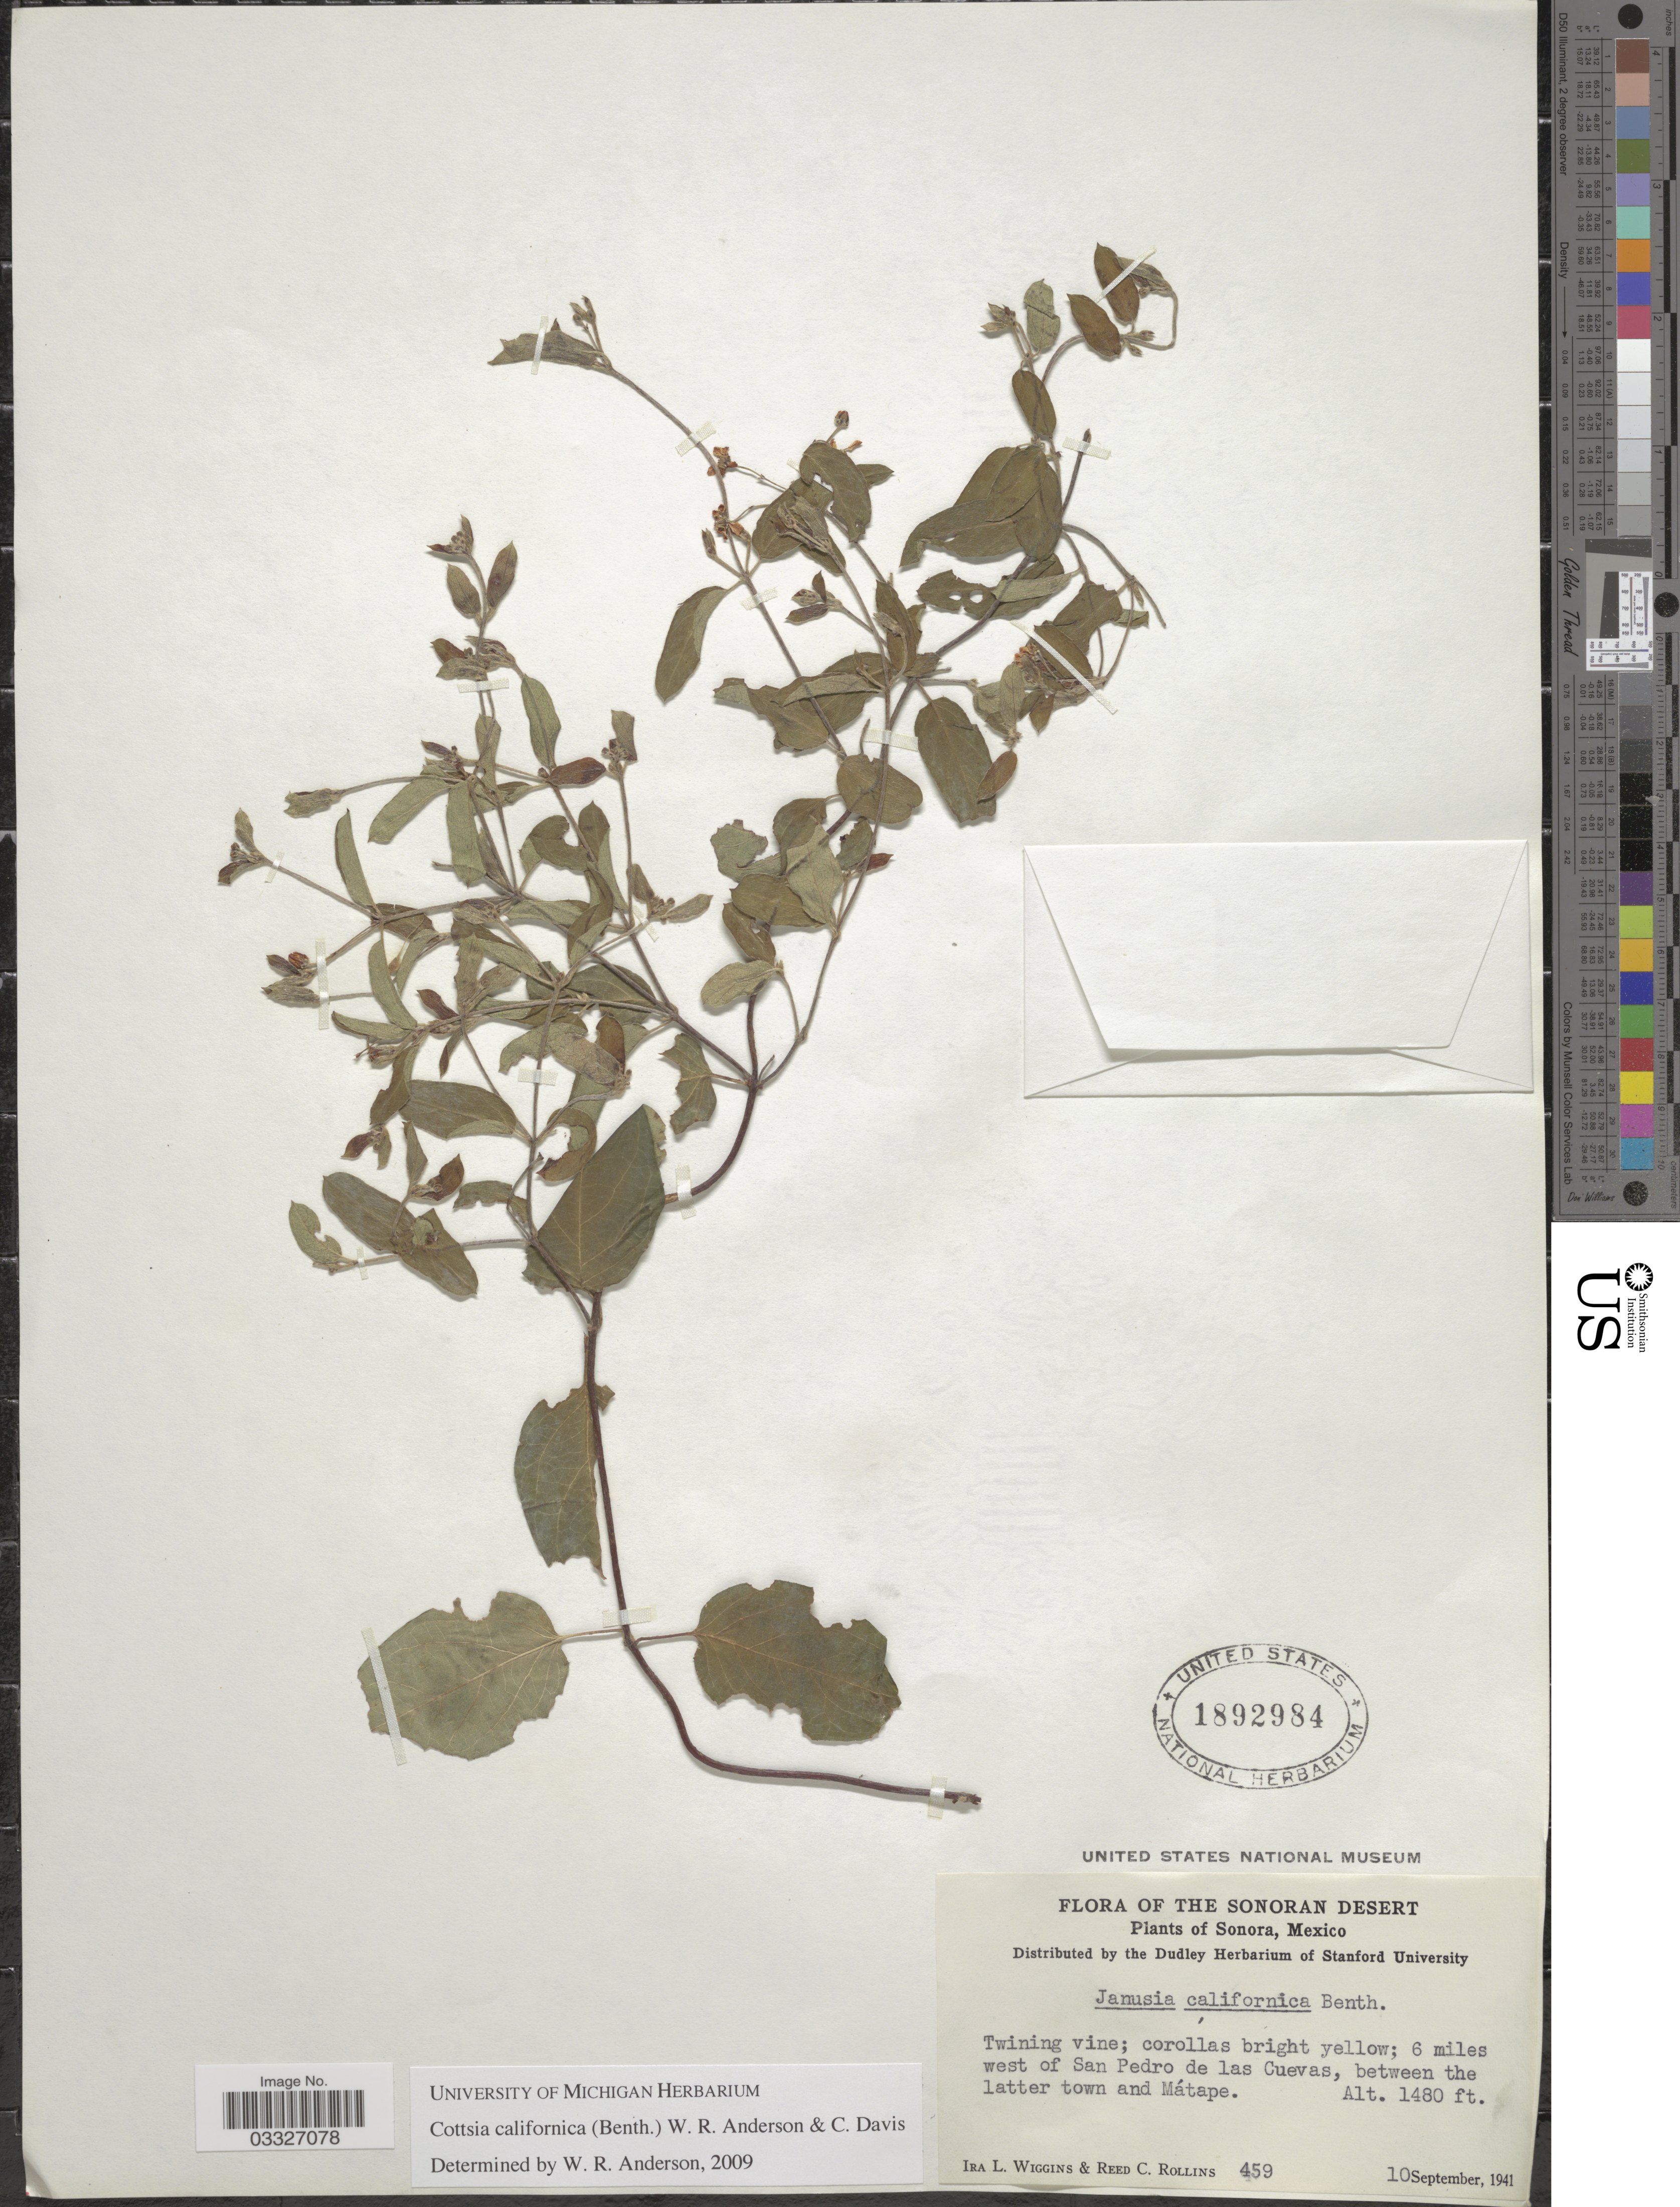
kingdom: Plantae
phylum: Tracheophyta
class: Magnoliopsida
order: Malpighiales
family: Malpighiaceae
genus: Cottsia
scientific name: Cottsia californica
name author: (Benth.) W.R. Anderson & C. Davis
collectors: I. L. Wiggins & R. C. Rollins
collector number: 459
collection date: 1941-09-10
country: Mexico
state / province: Sonora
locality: The Sonoran Desert. 6 miles west of San Pedro de las Cuevas, between the latter town and Mátape.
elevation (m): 451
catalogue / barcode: US 1892984